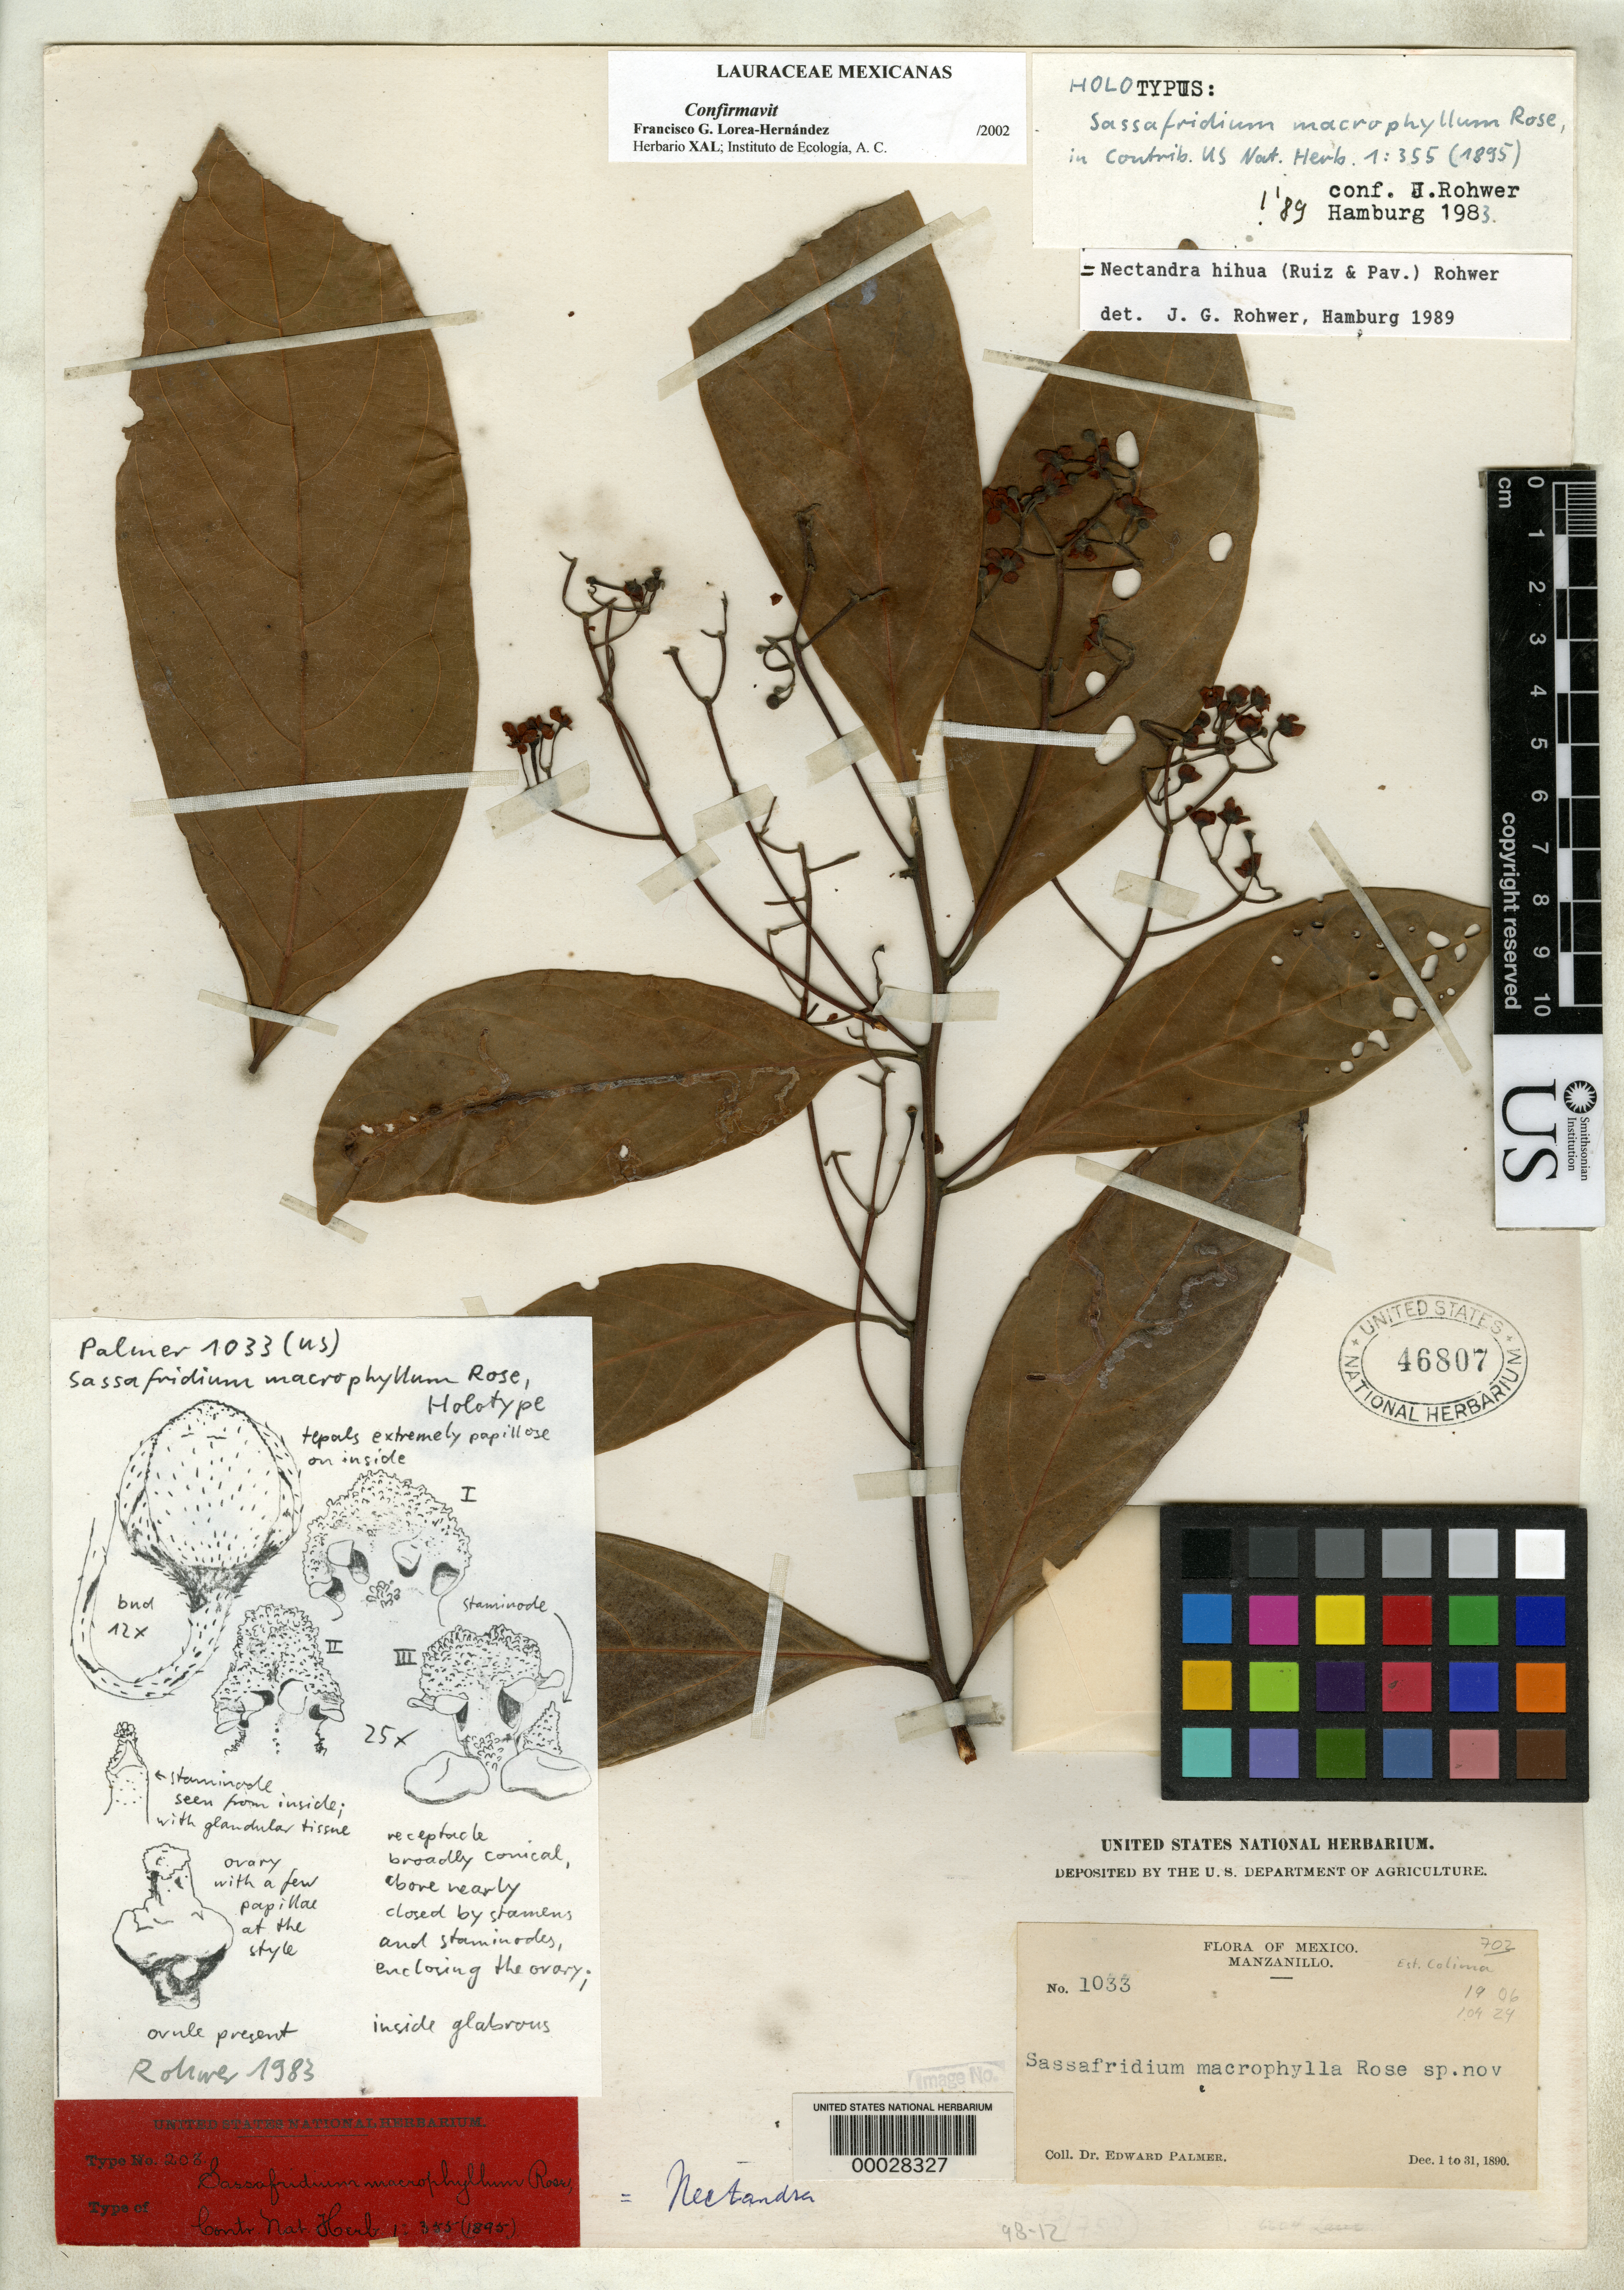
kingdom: Plantae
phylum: Tracheophyta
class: Magnoliopsida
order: Laurales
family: Lauraceae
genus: Sassafridium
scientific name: Sassafridium macrophyllum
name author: Rose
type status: Holotype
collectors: E. Palmer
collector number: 1033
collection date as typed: Dec 1890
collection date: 1890-12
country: Mexico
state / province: Colima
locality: Opposite Manzanillo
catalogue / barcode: US 46807